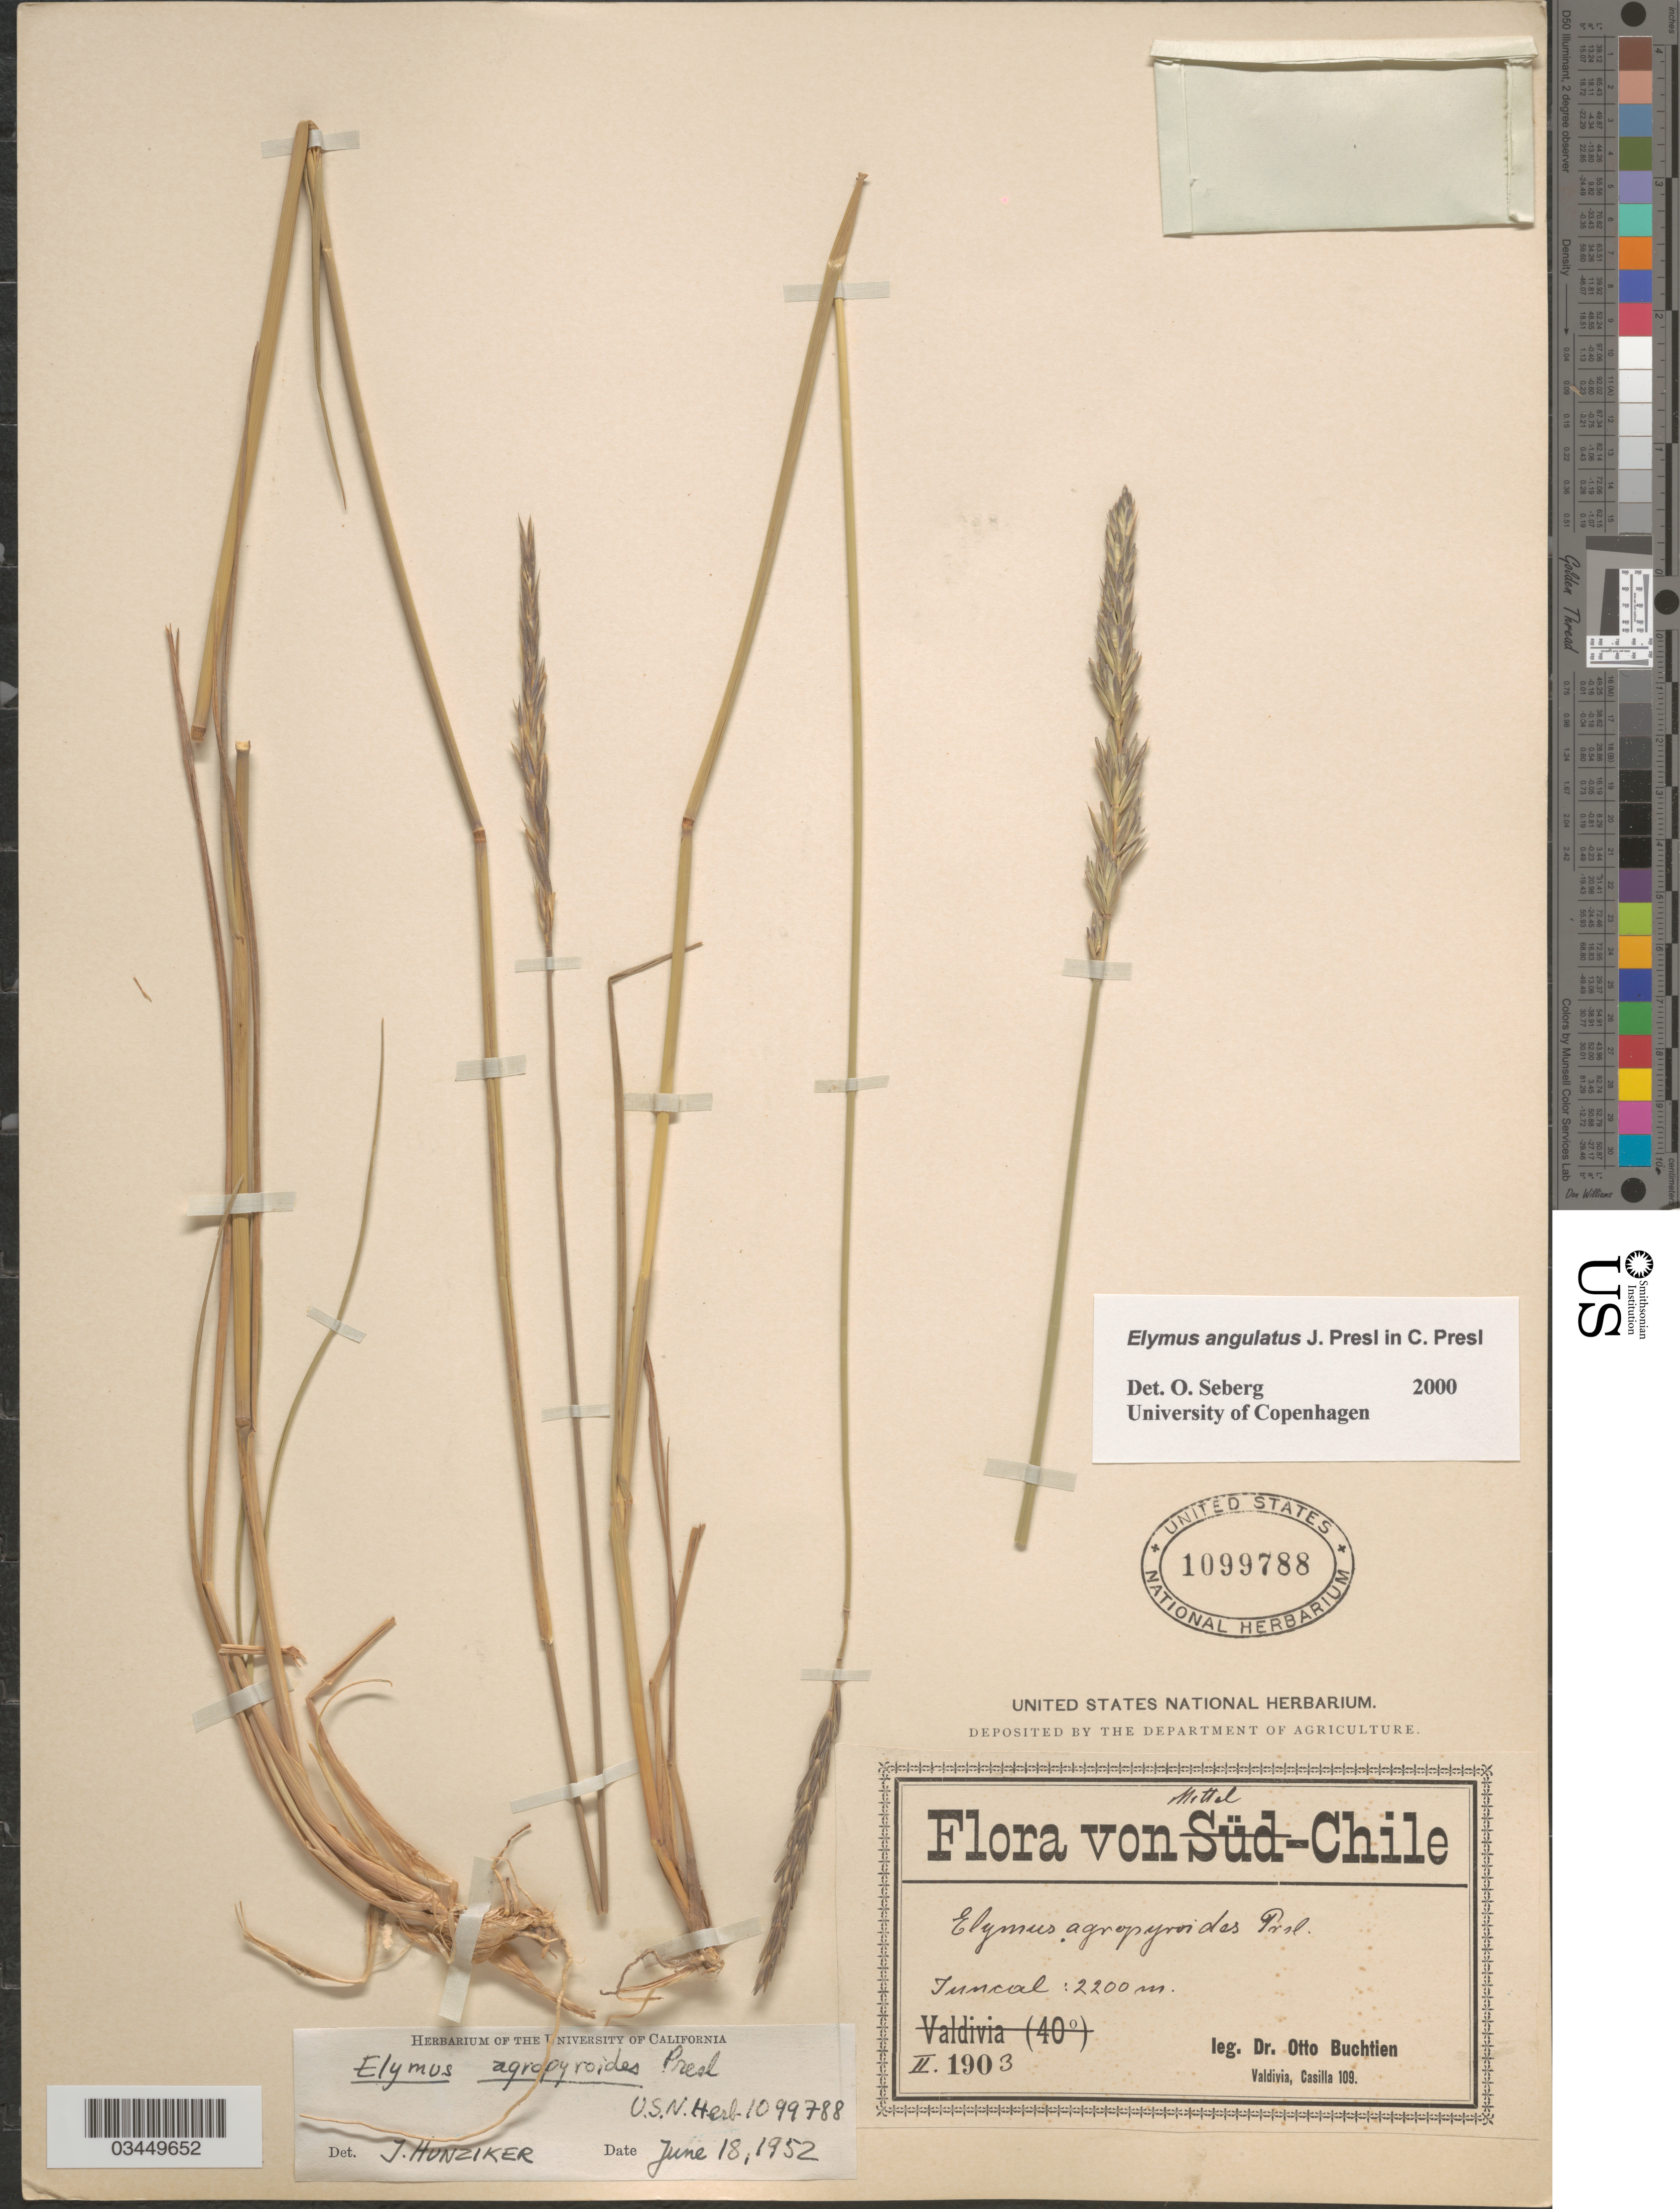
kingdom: Plantae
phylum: Tracheophyta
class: Liliopsida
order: Poales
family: Poaceae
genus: Elymus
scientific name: Elymus angulatus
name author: J. Presl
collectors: O. Buchtien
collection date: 1903-02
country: Chile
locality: Mittel-Chile. Juncal.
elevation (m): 2200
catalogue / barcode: US 1099788